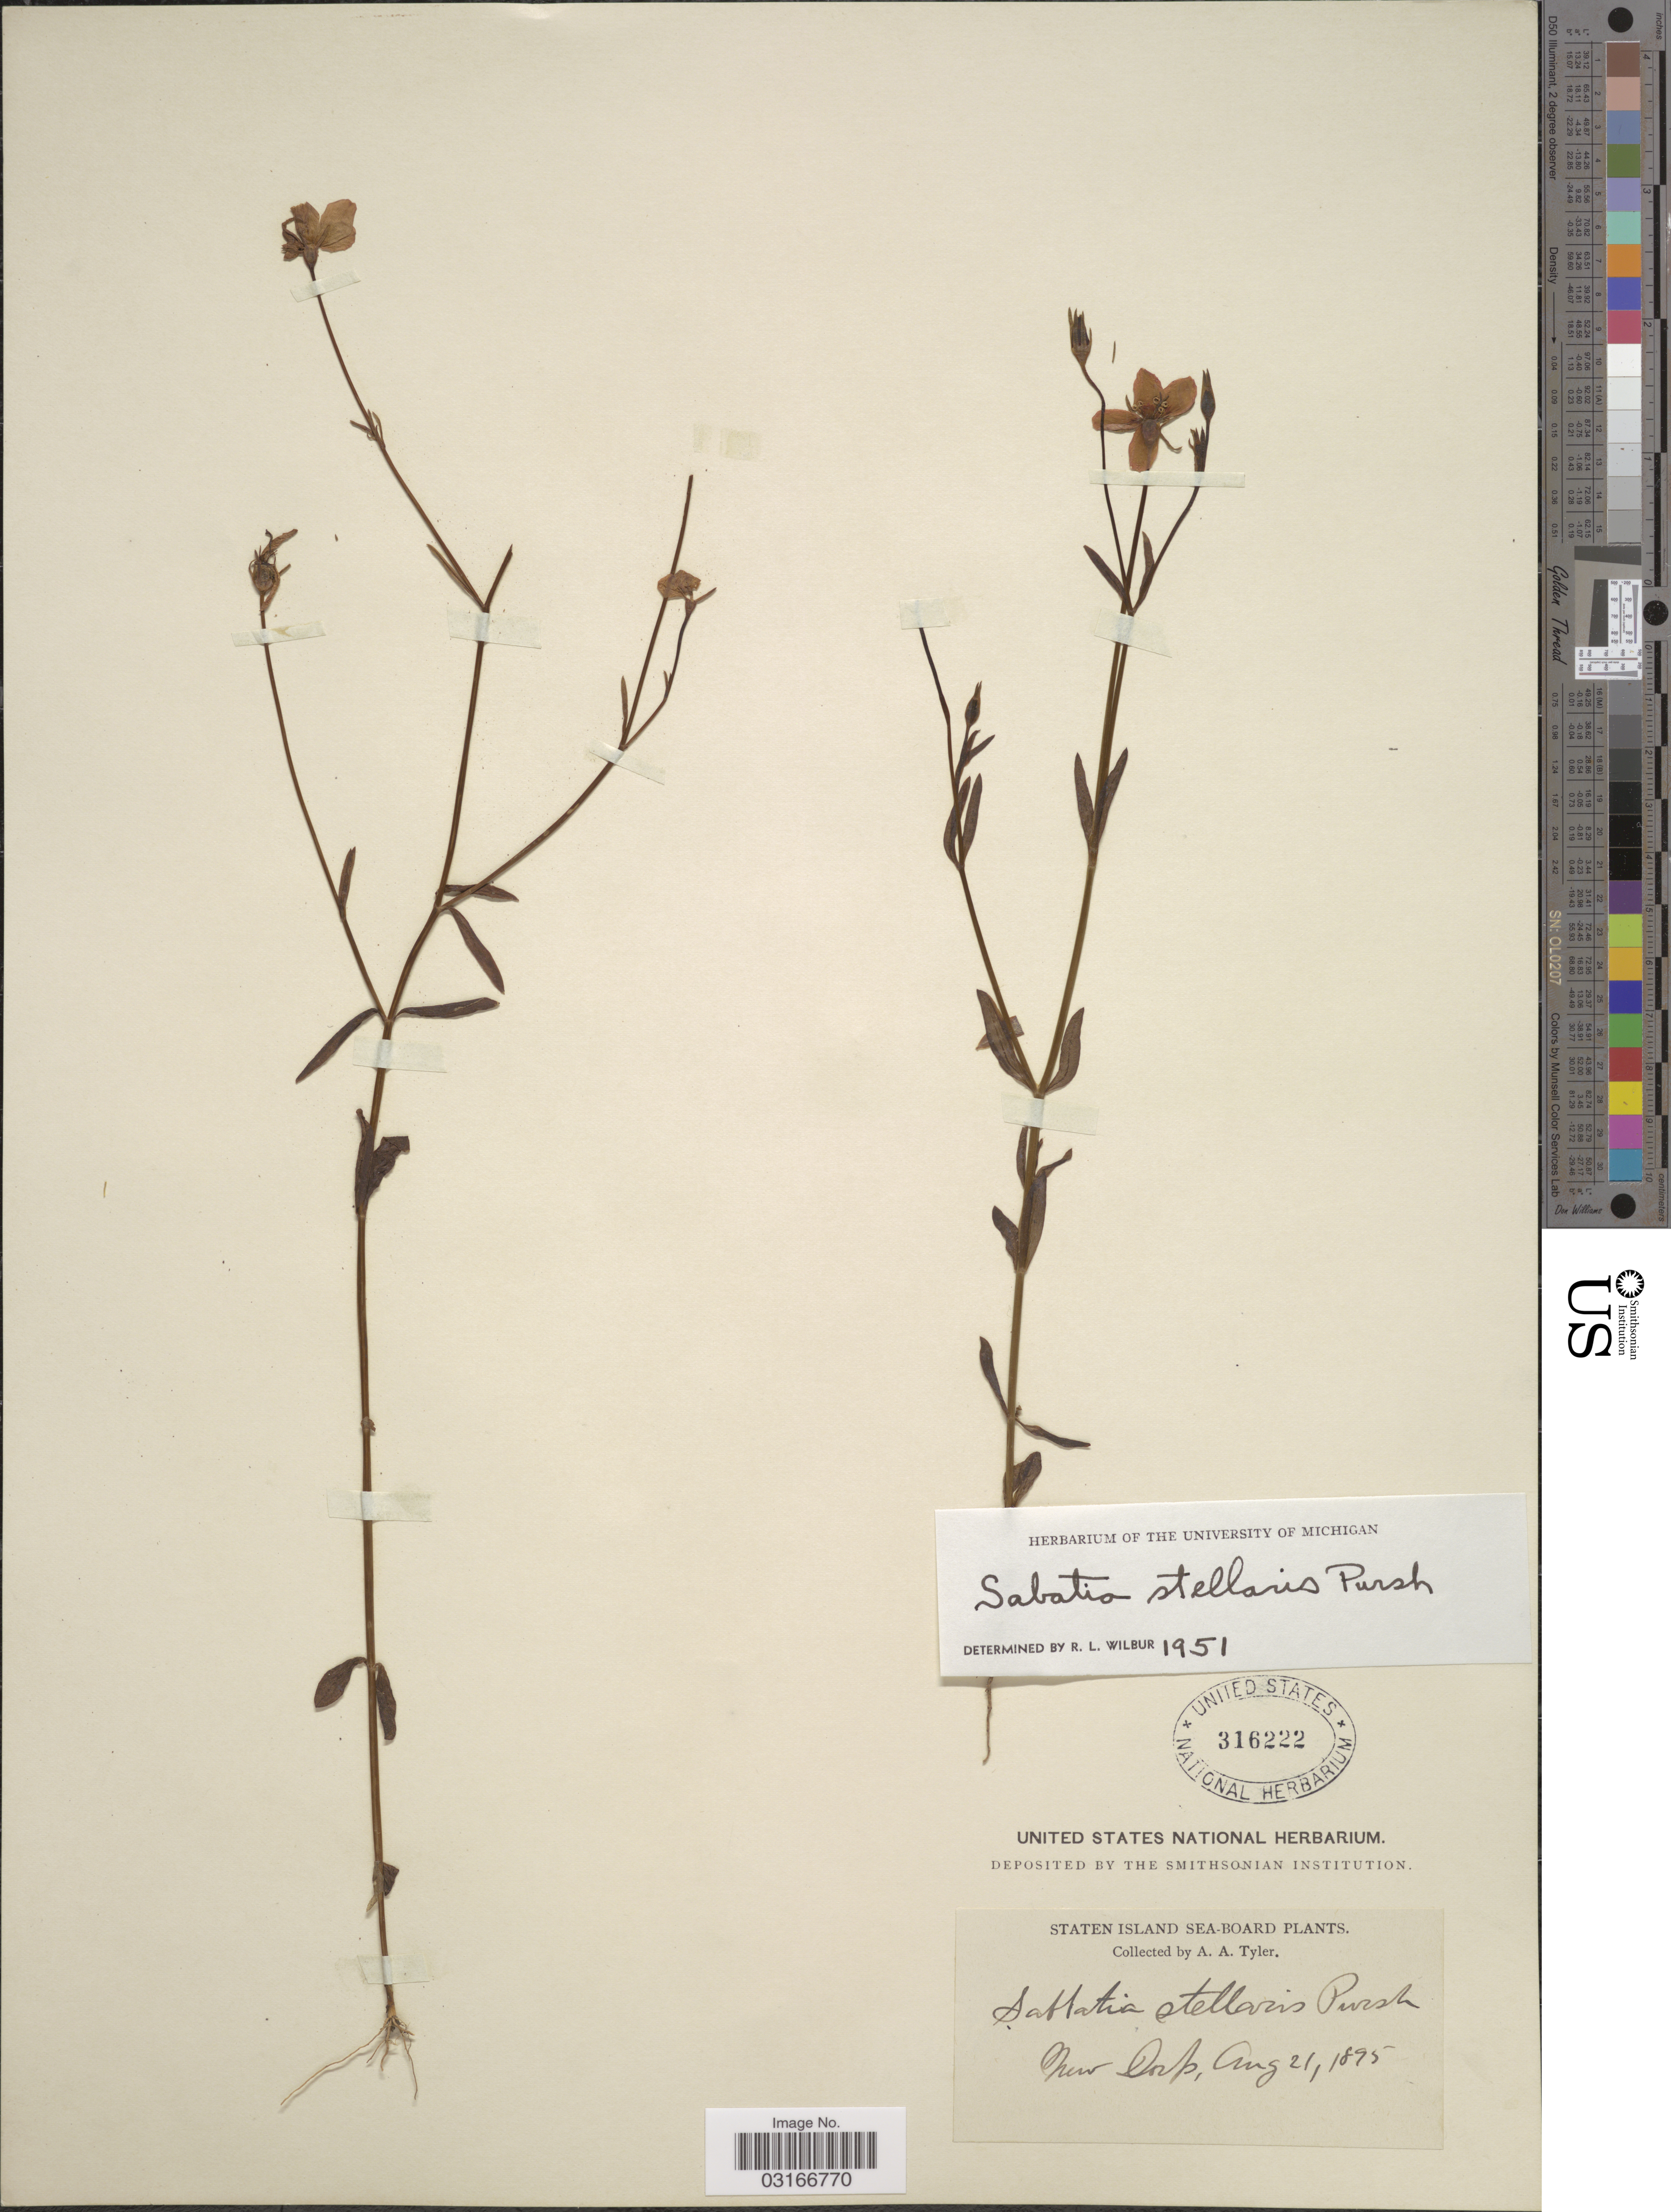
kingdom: Plantae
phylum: Tracheophyta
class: Magnoliopsida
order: Gentianales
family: Gentianaceae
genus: Sabatia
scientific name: Sabatia stellaris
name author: Pursh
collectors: A. Tyler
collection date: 1895-08-21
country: United States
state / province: New York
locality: Staten Island Sea-Board. New Dorp.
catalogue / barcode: US 316222